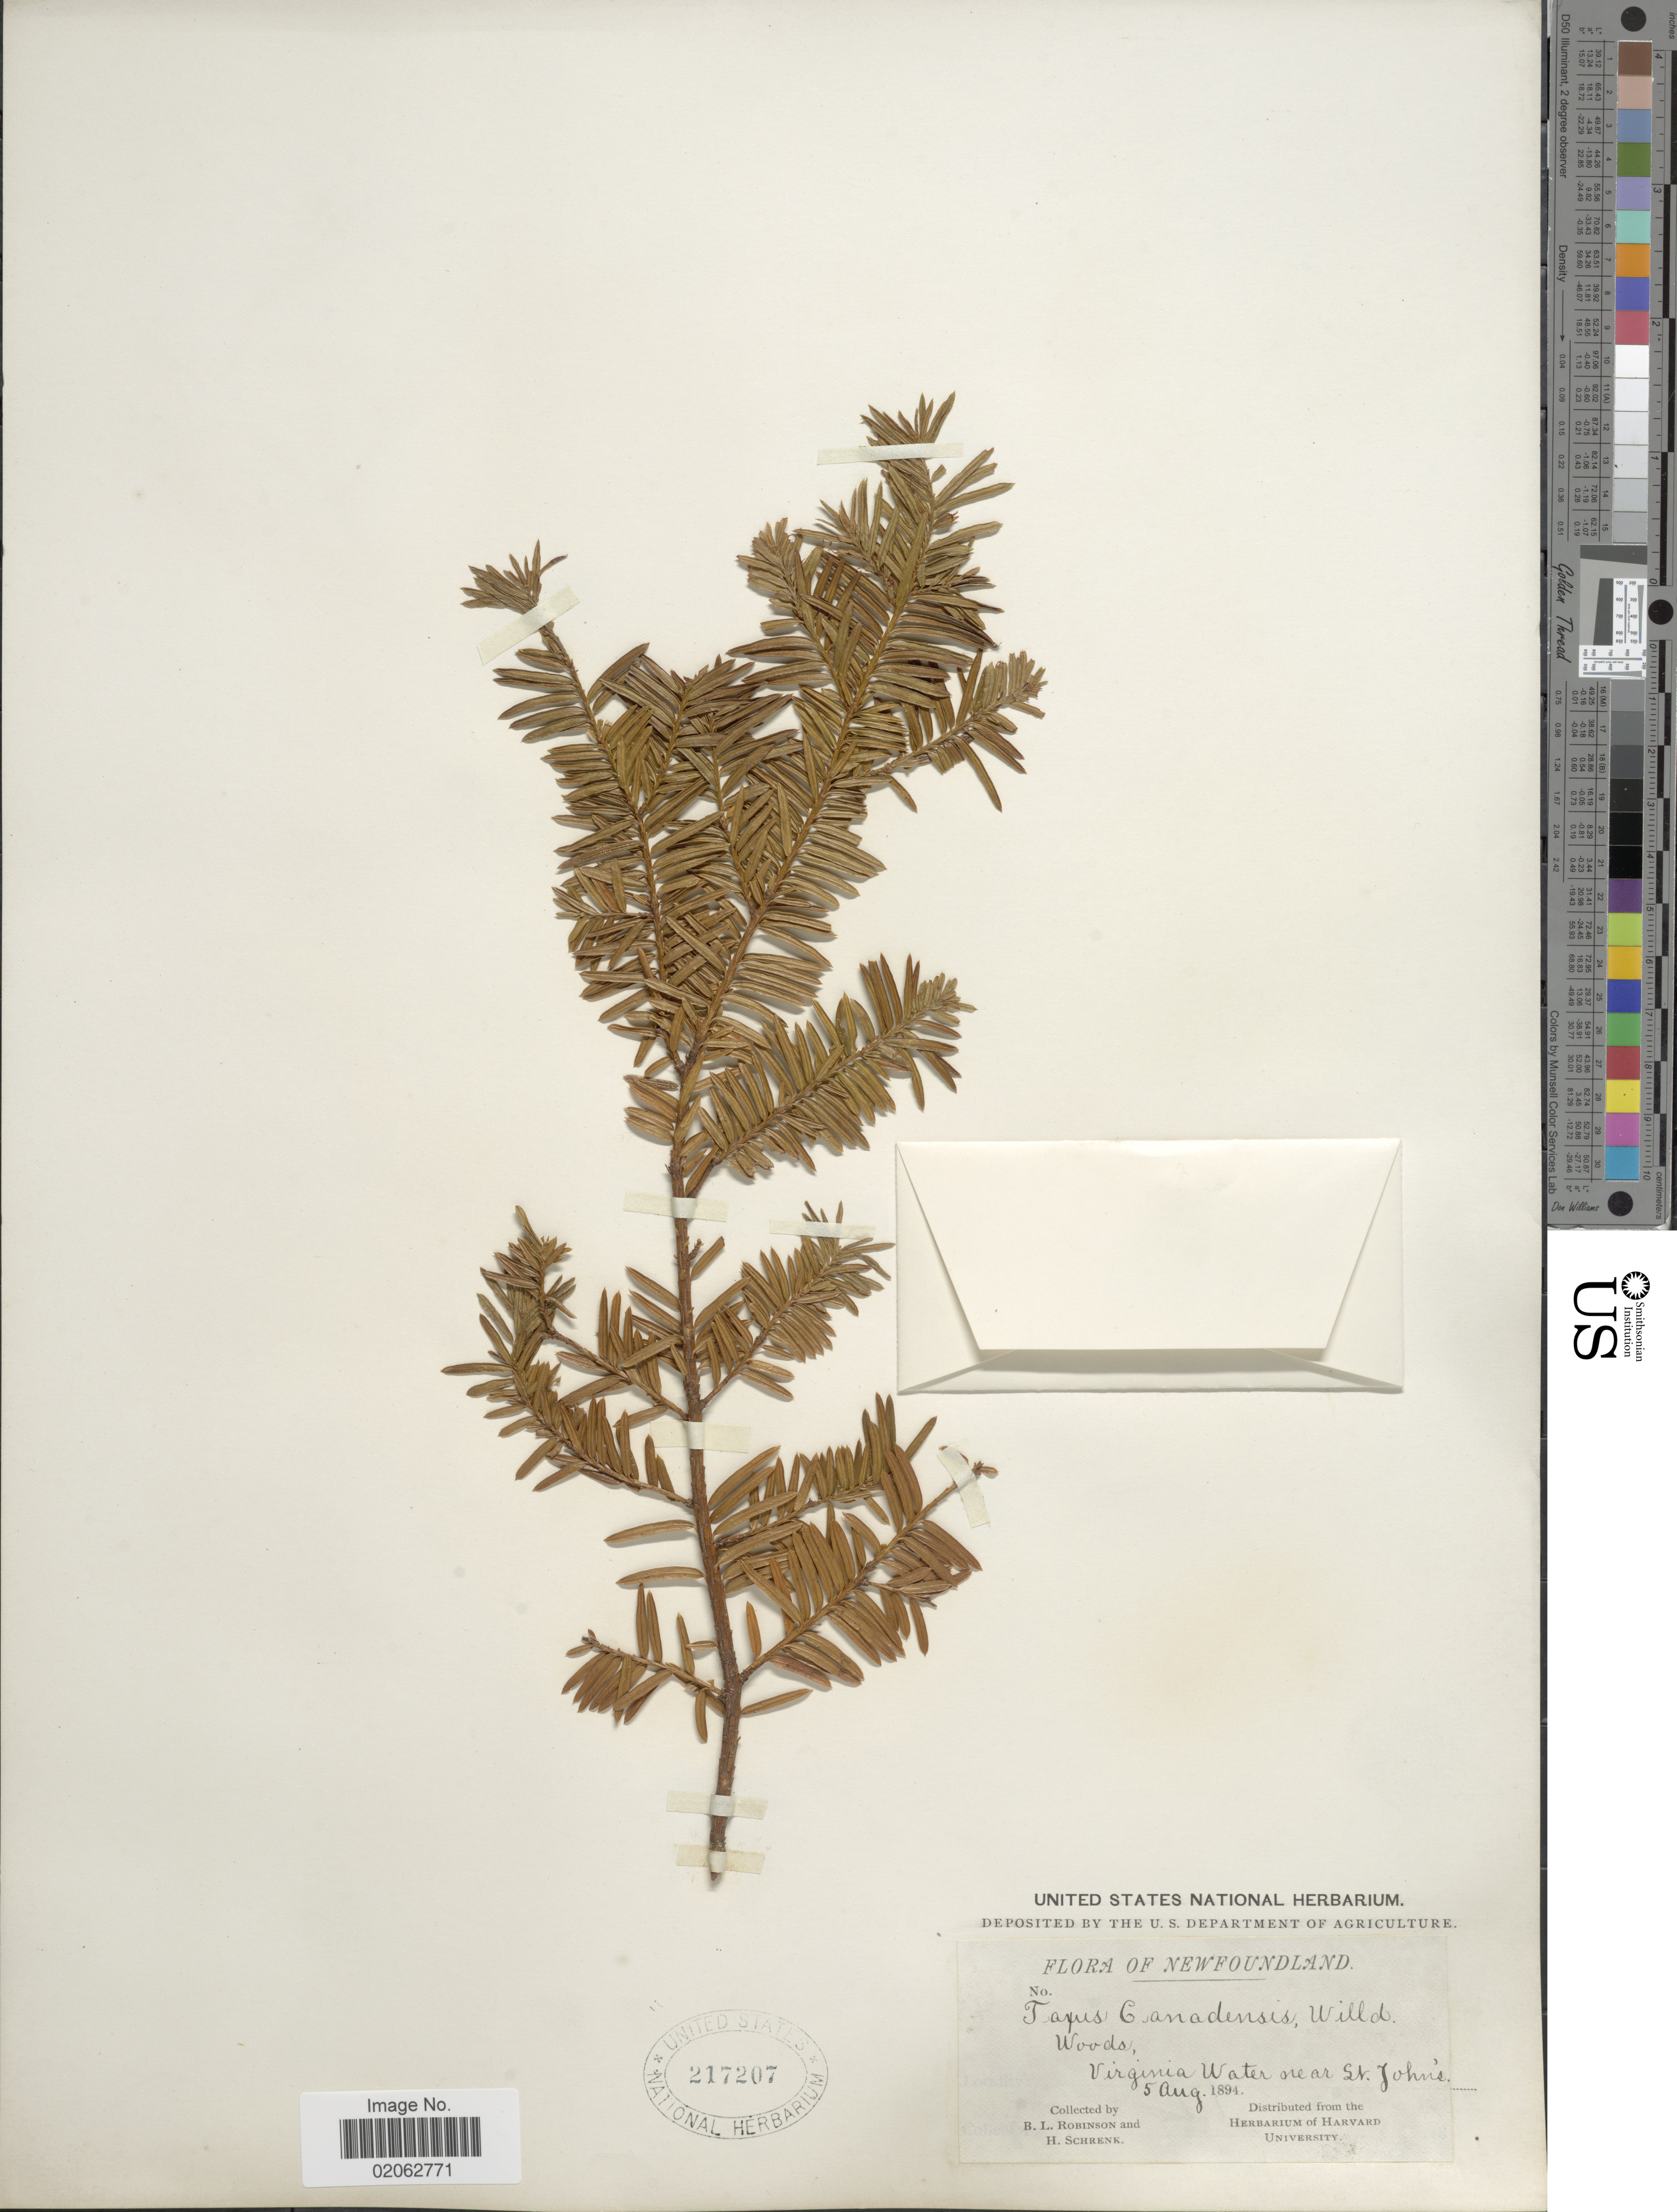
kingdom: Plantae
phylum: Tracheophyta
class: Pinopsida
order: Pinales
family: Taxaceae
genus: Taxus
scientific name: Taxus canadensis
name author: Marshall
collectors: B. L. Robinson & H. v. Schrenk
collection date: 1894-08-05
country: Canada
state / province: Newfoundland and Labrador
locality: Newfoundland, Virginia Water near St. John's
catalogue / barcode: US 217207